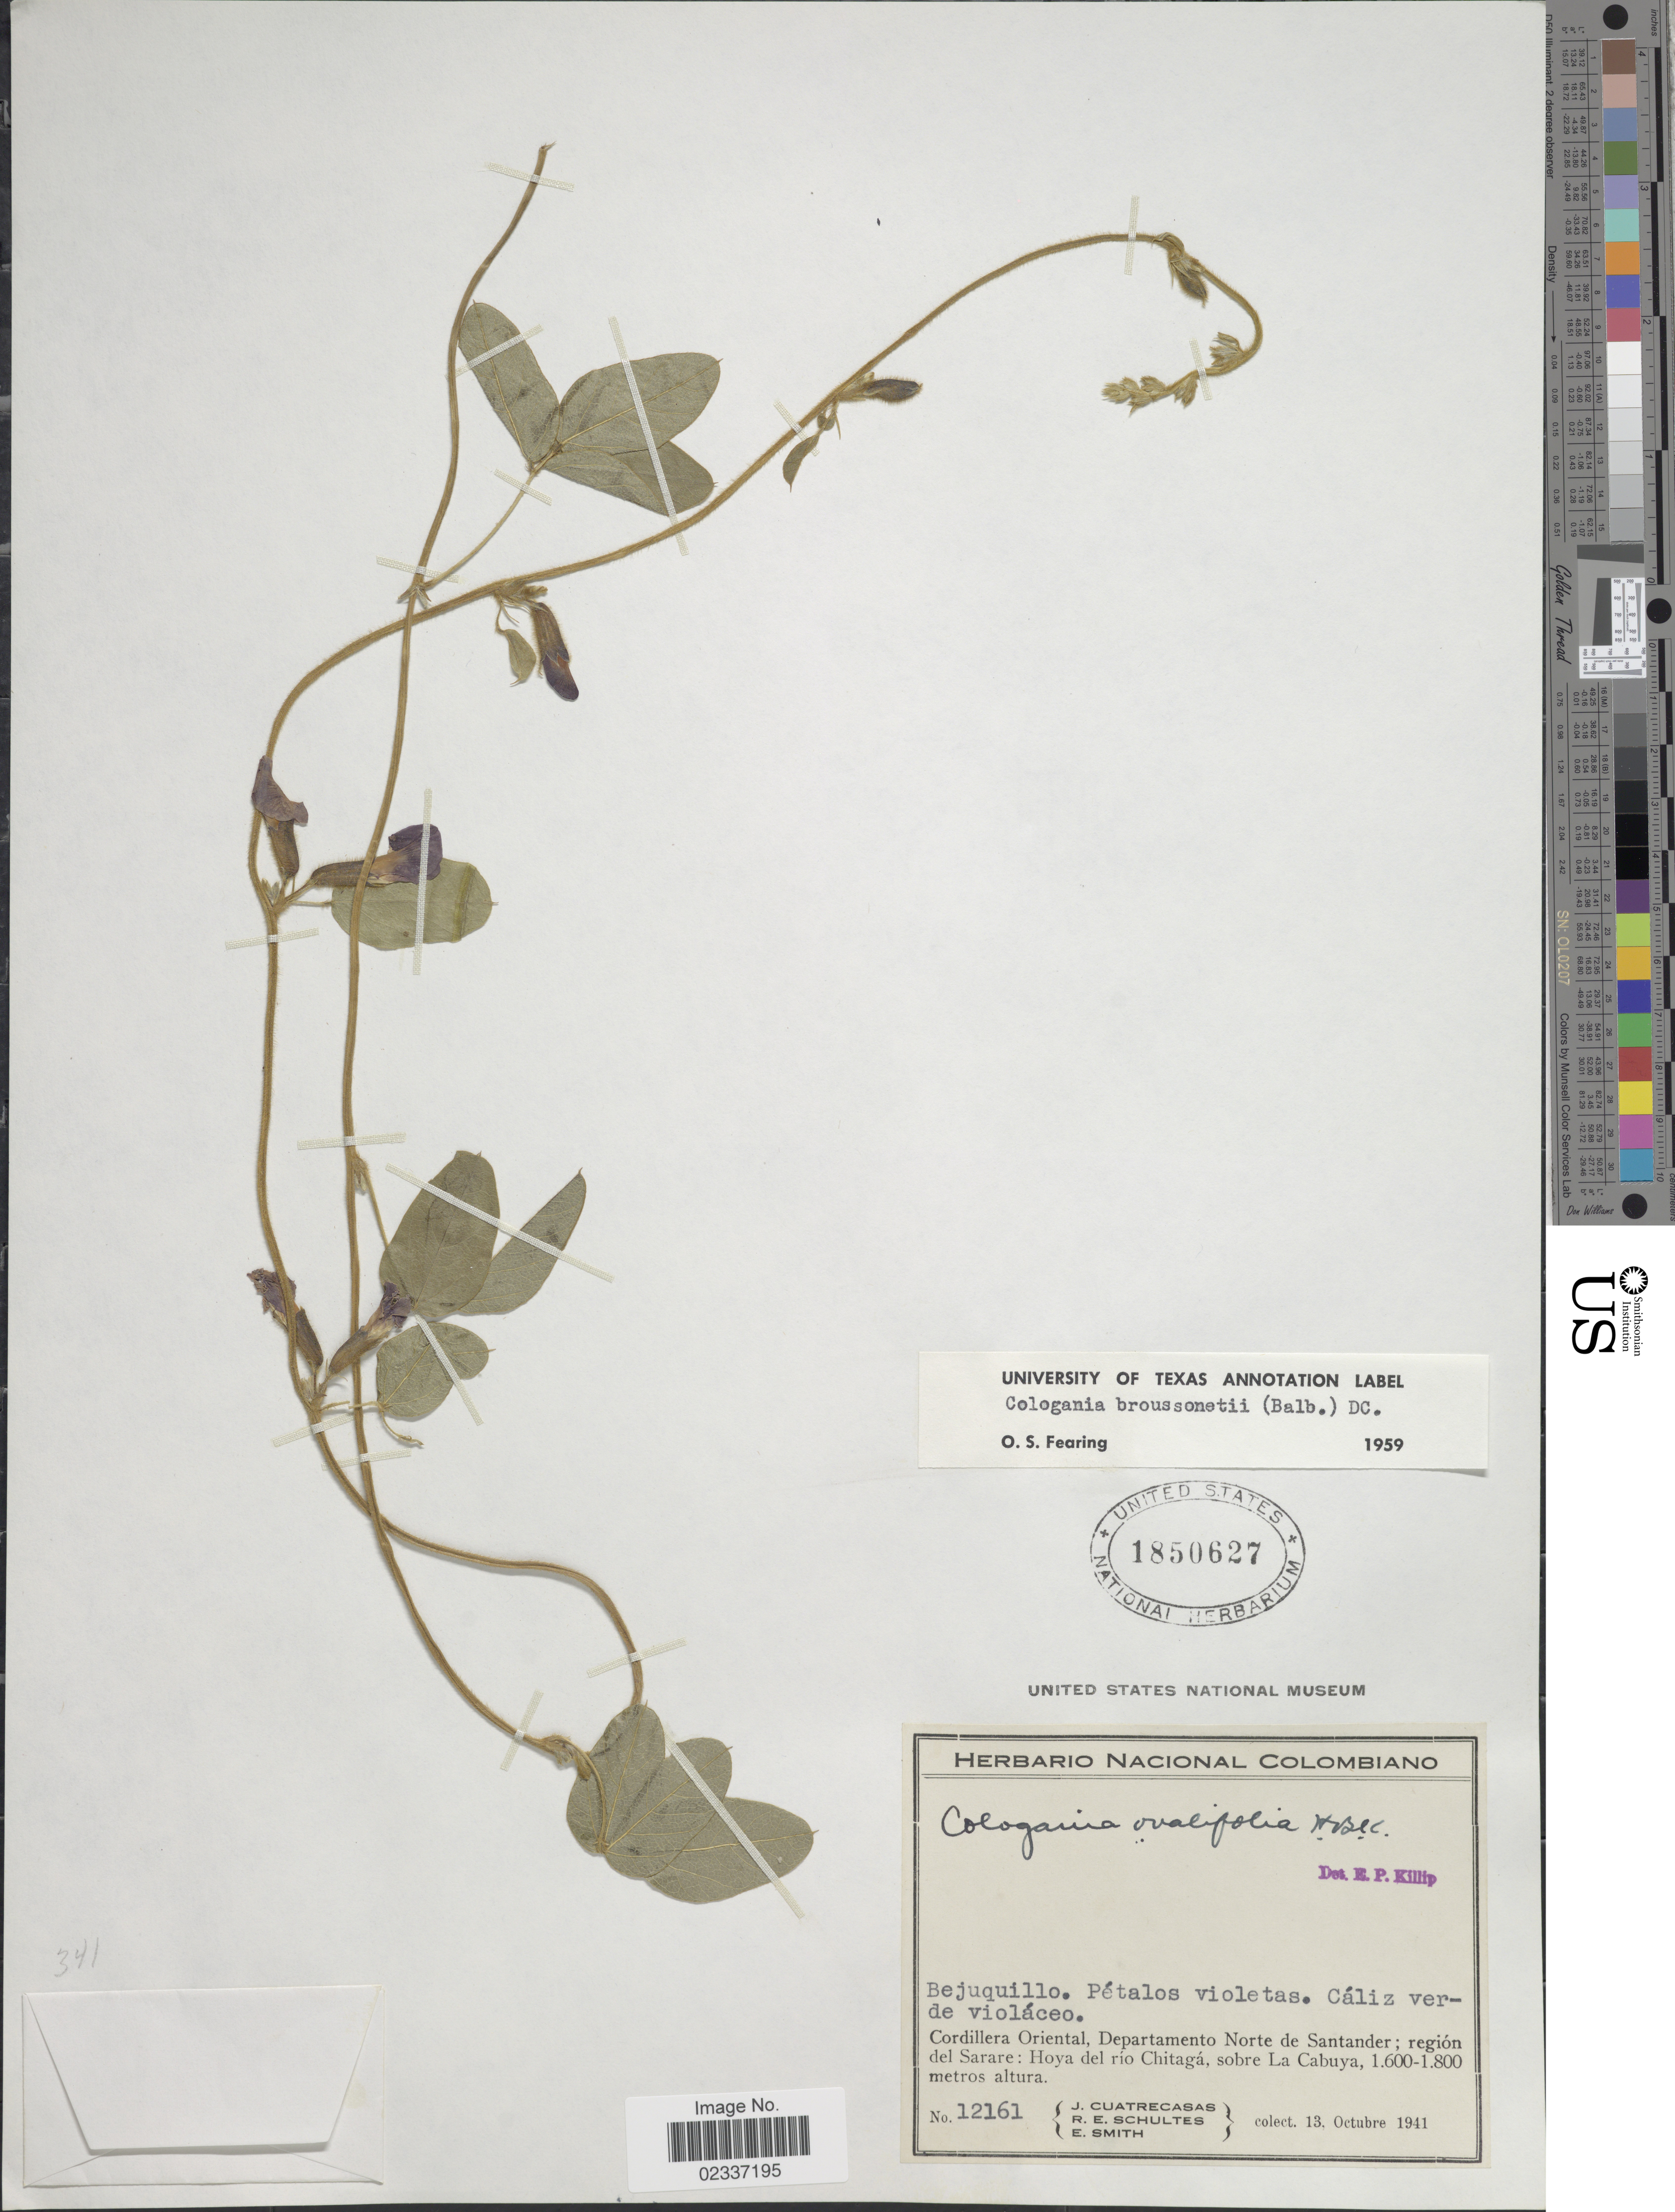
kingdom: Plantae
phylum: Tracheophyta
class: Magnoliopsida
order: Fabales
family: Fabaceae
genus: Cologania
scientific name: Cologania broussonetii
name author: (Balb.) DC.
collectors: J. Cuatrecasas, R. E. Schultes & E. Smith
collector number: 12161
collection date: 1941-10-13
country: Colombia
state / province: Norte de Santander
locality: Cordillera Oriental, Departamento Norte de Santander; región del Sarare: Hoya del río Chitagá, sobre La Cabuya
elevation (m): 1600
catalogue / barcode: US 1850627